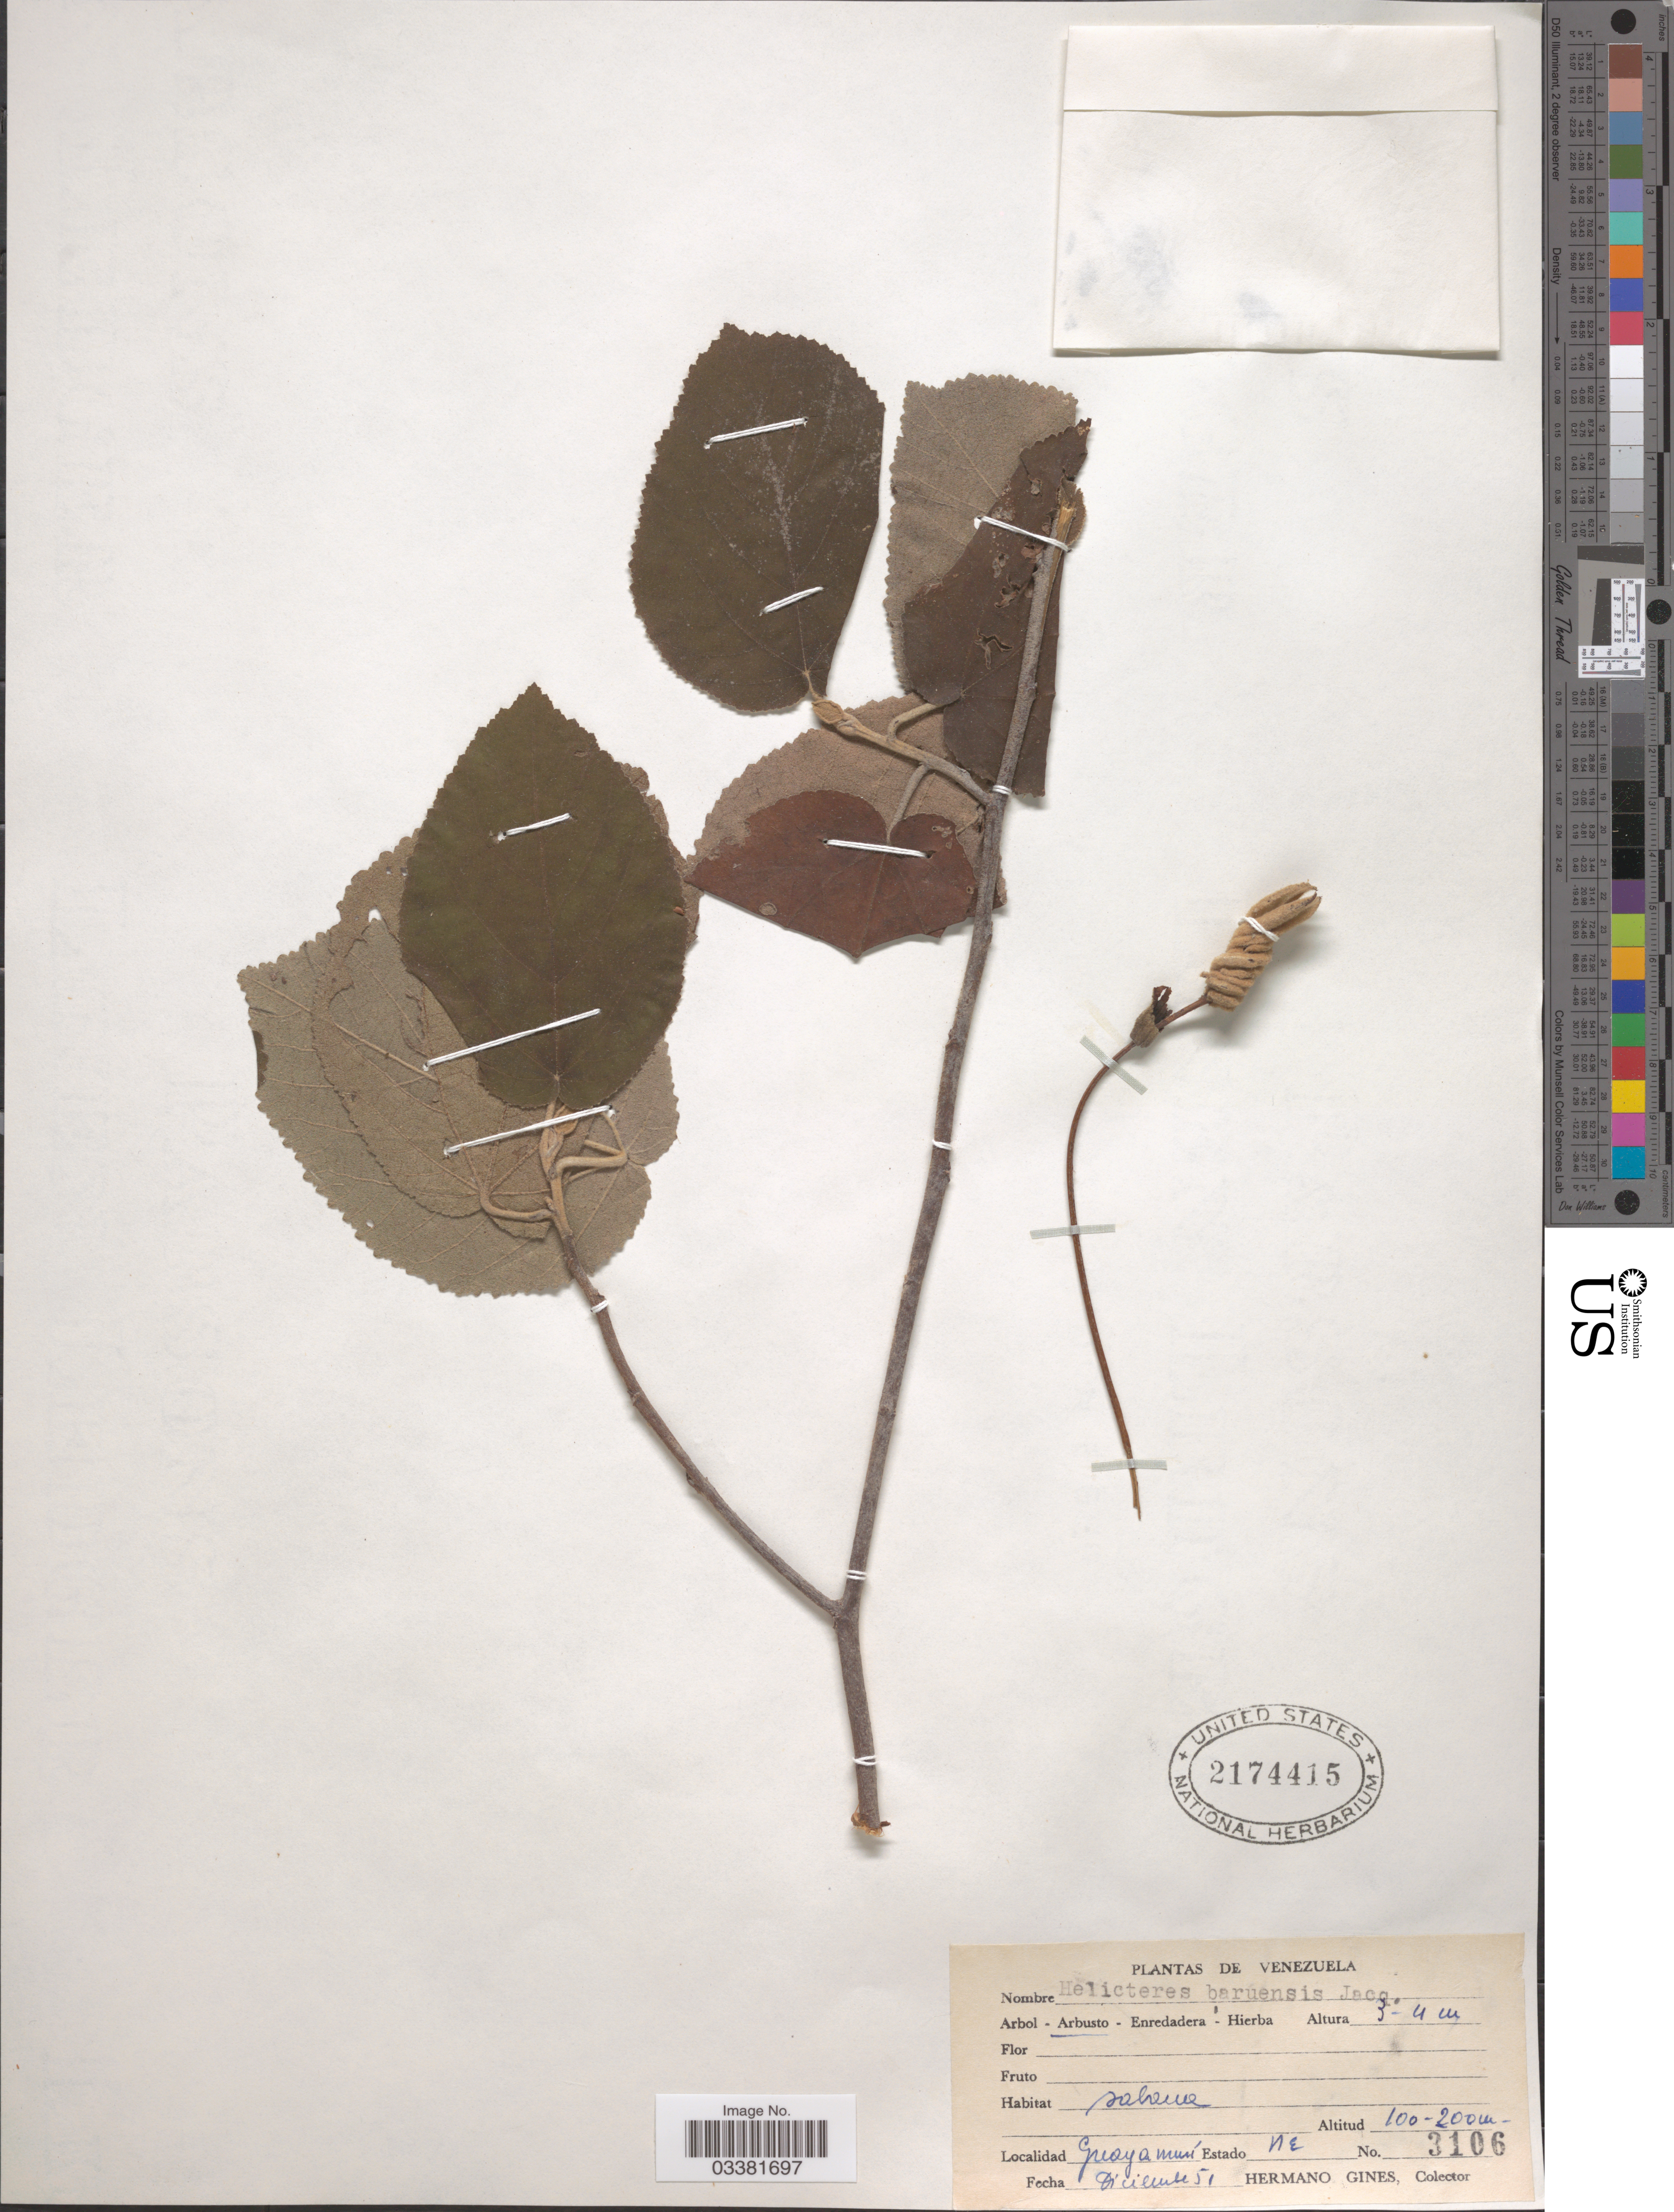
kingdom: Plantae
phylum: Tracheophyta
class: Magnoliopsida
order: Malvales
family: Malvaceae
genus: Helicteres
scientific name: Helicteres baruensis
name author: Jacq.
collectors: Bro. Gines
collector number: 3106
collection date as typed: Transcribed d/m/y: /12/51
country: Venezuela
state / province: Nueva Esparta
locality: Guayamurí.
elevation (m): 100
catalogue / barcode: US 2174415